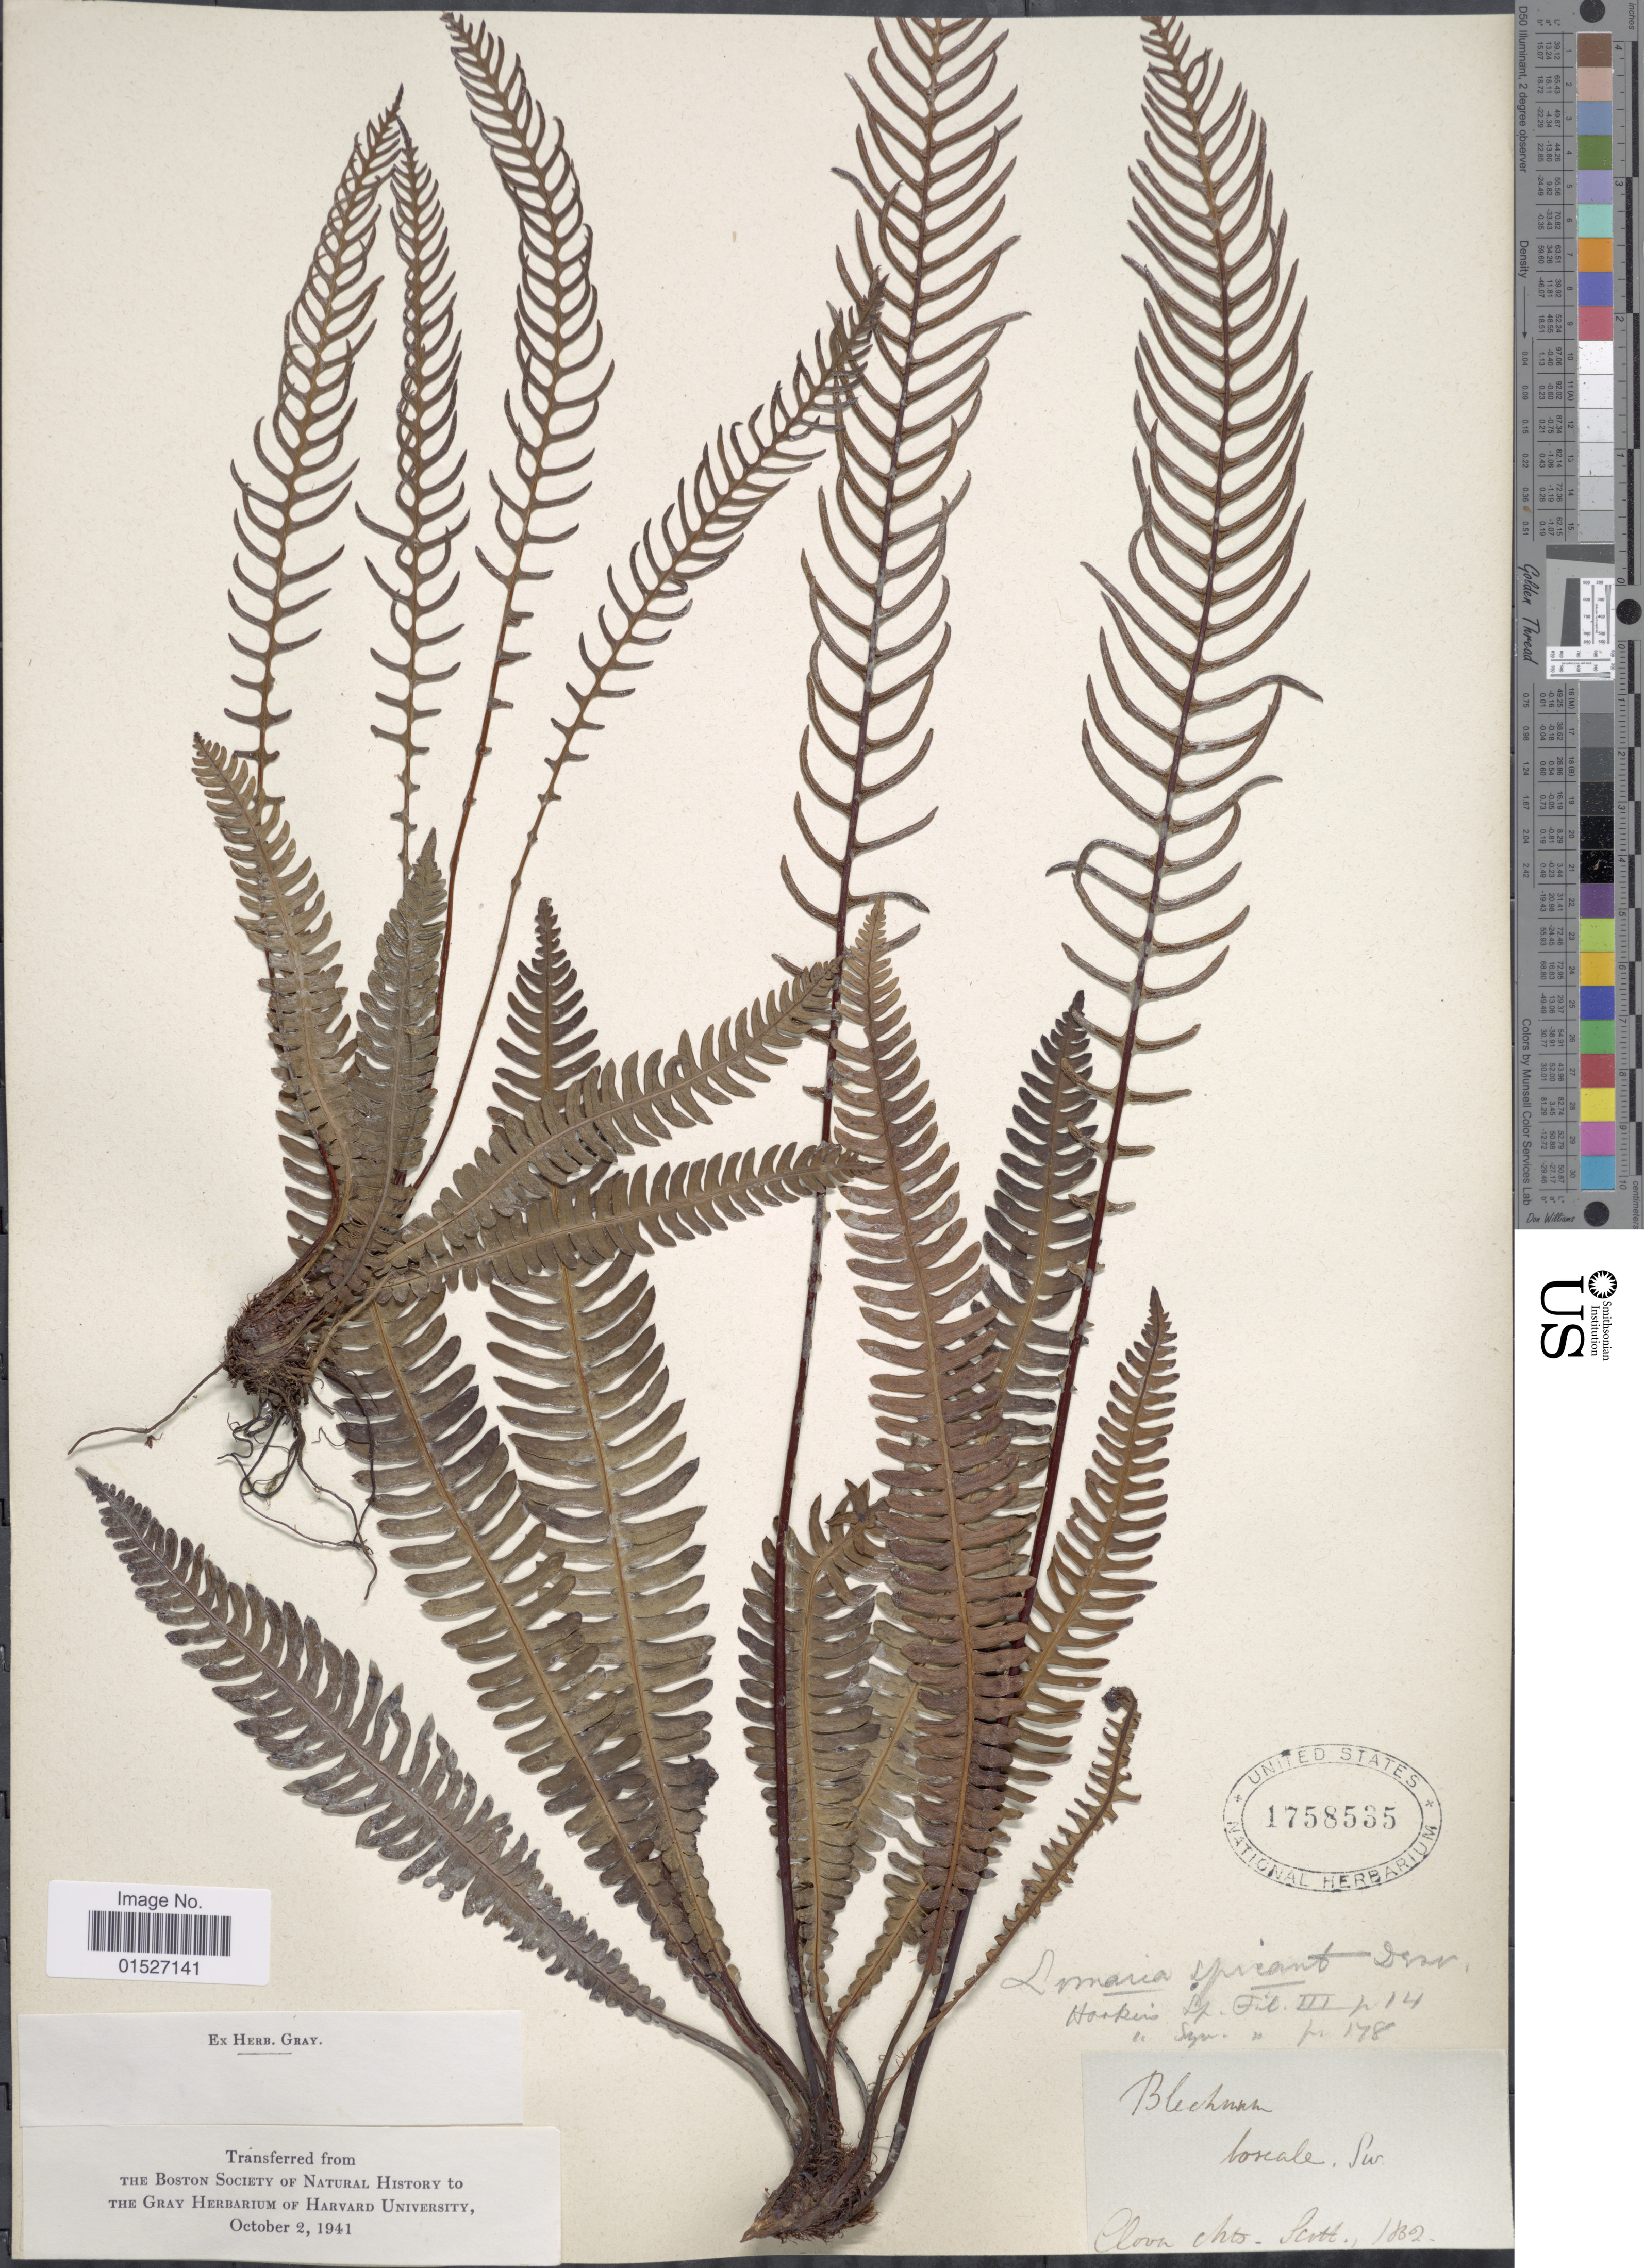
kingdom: Plantae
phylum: Tracheophyta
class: Polypodiopsida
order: Polypodiales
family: Blechnaceae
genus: Blechnum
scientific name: Blechnum spicant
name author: (L.) Sm.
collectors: -- Scott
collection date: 1832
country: United Kingdom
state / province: Scotland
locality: Clova Mts.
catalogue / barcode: US 1758535